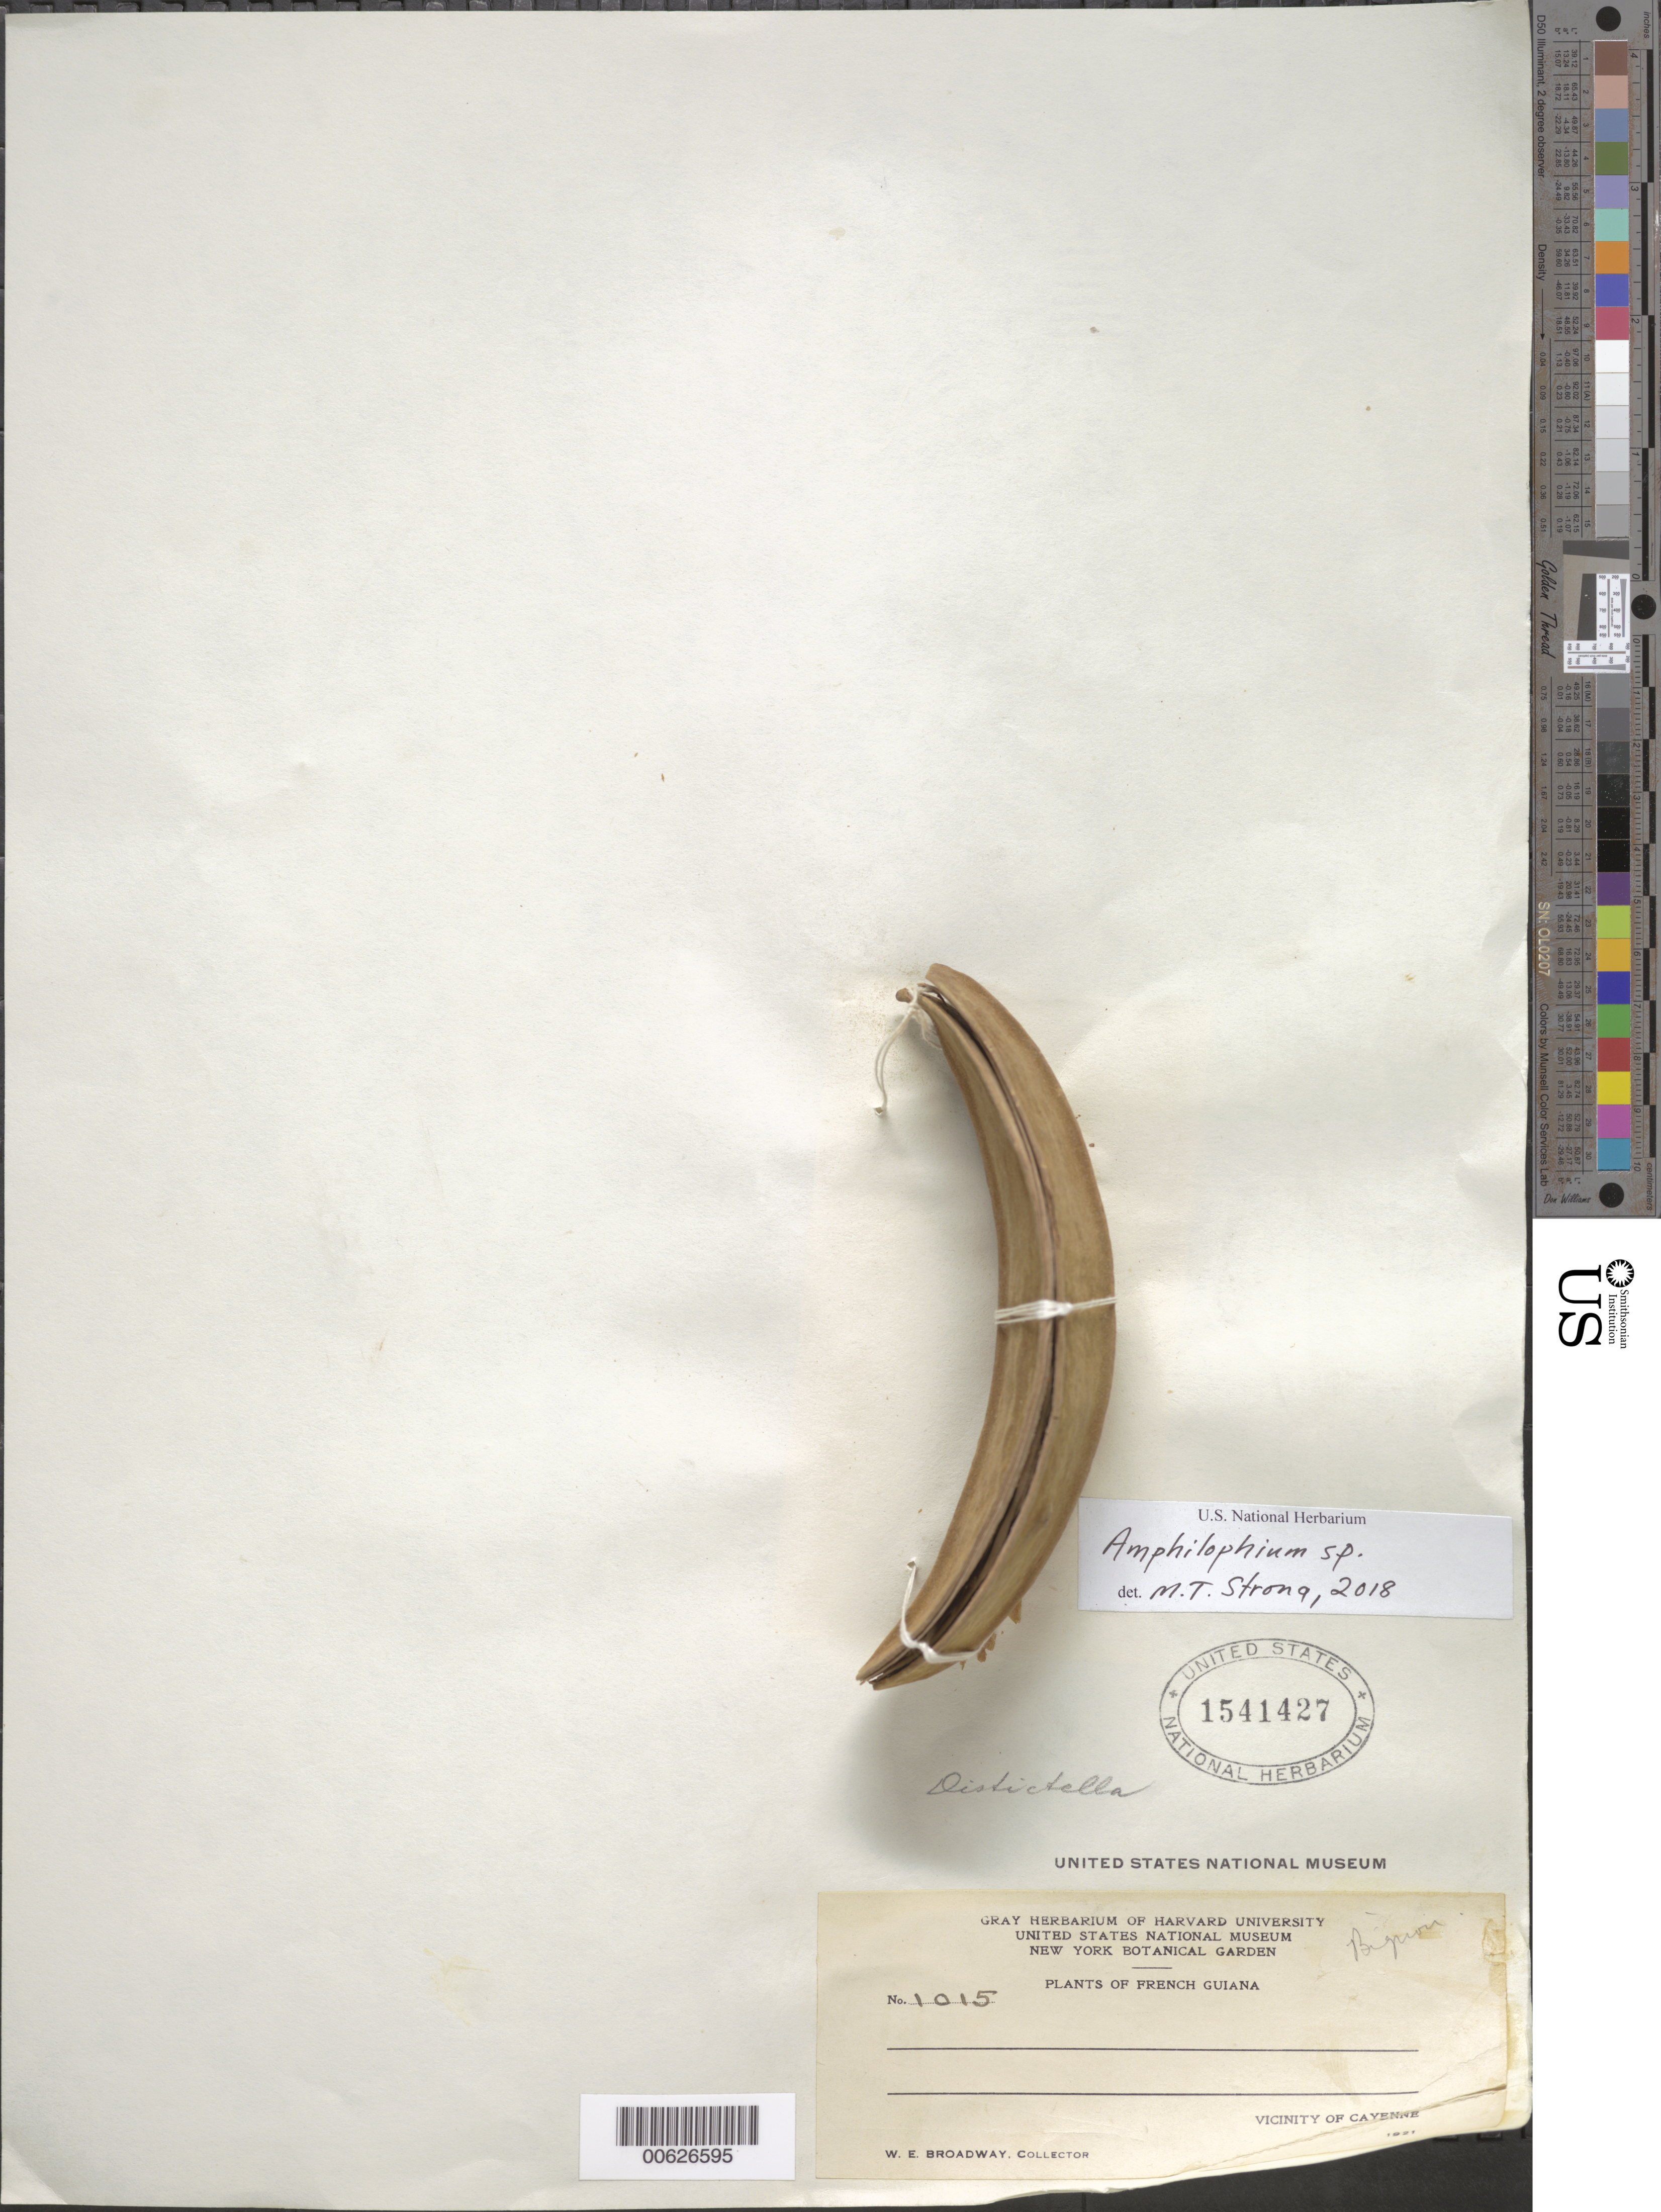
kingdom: Plantae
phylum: Tracheophyta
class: Magnoliopsida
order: Lamiales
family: Bignoniaceae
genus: Amphilophium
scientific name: Amphilophium sp.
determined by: Strong, M. T., (US), Smithsonian Institution - National Museum of Natural History (UNITED STATES)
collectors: W. E. Broadway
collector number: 1015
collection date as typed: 1921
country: French Guiana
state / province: Cayenne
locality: Cayenne, vic.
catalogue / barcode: US 1541427